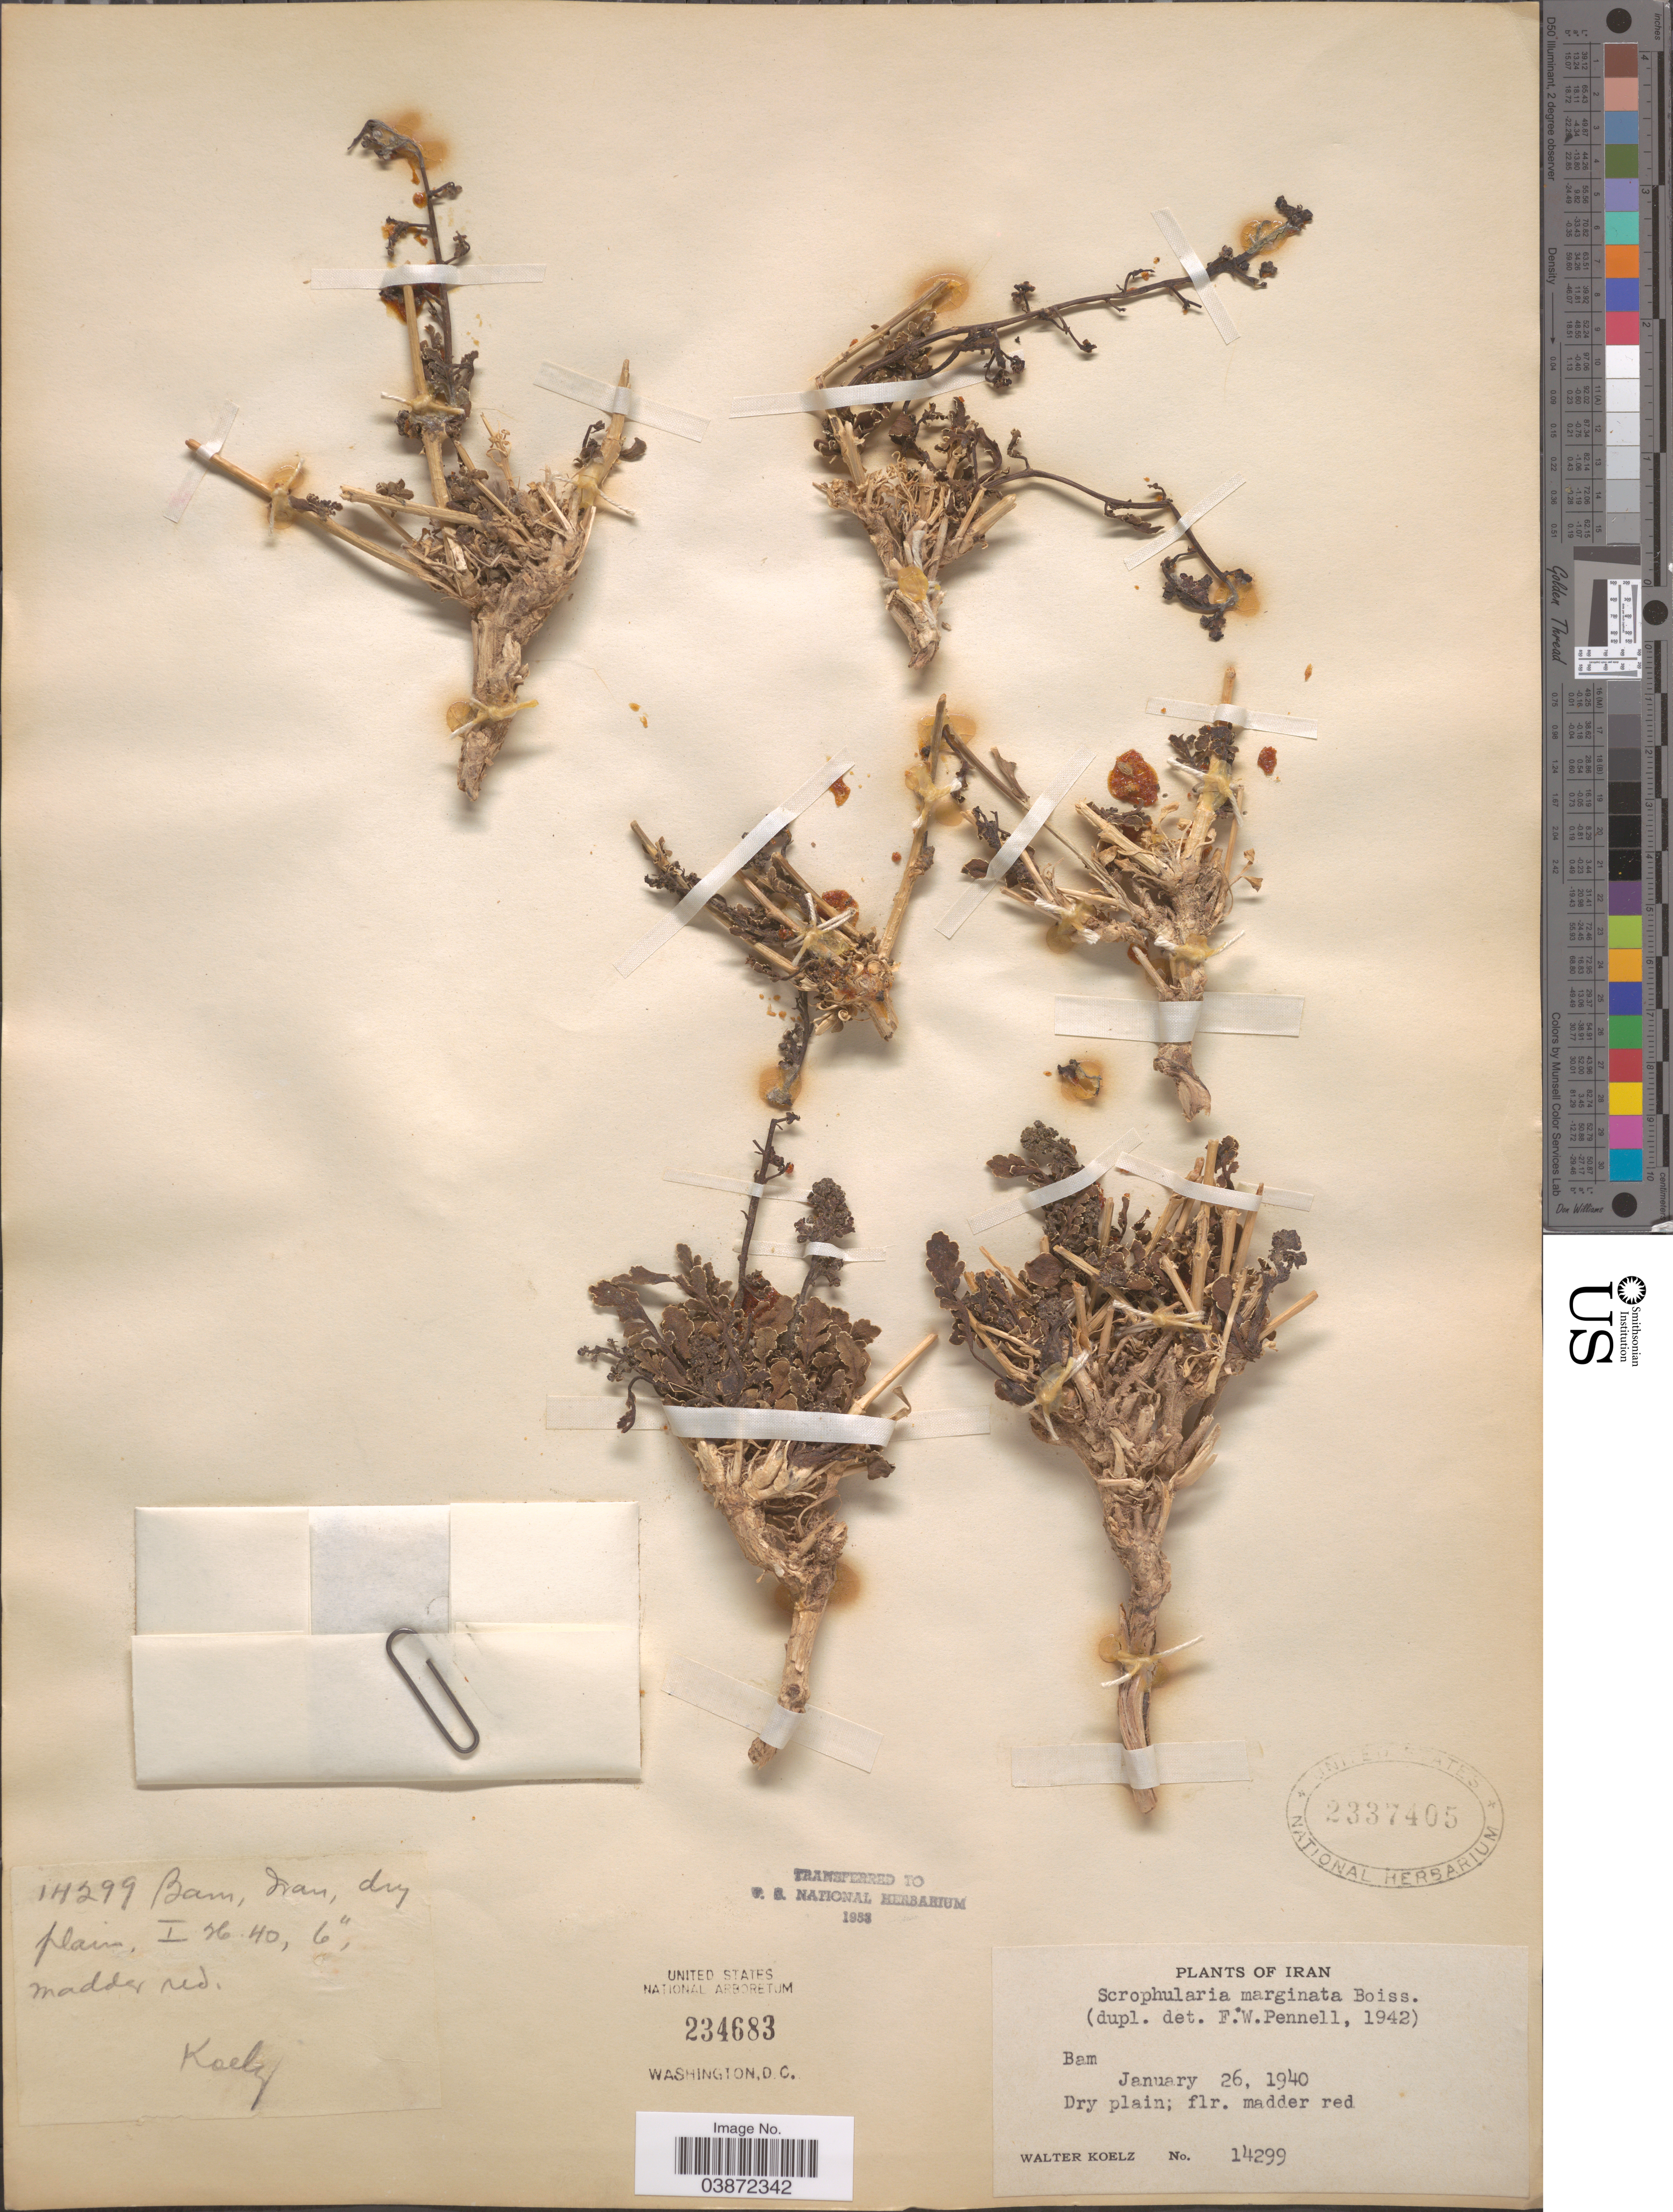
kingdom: Plantae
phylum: Tracheophyta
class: Magnoliopsida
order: Lamiales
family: Scrophulariaceae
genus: Scrophularia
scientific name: Scrophularia deserti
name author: Delile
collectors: W. N. Koelz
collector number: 14299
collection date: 1940-01-26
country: Iran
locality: Bam.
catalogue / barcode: US 2337405